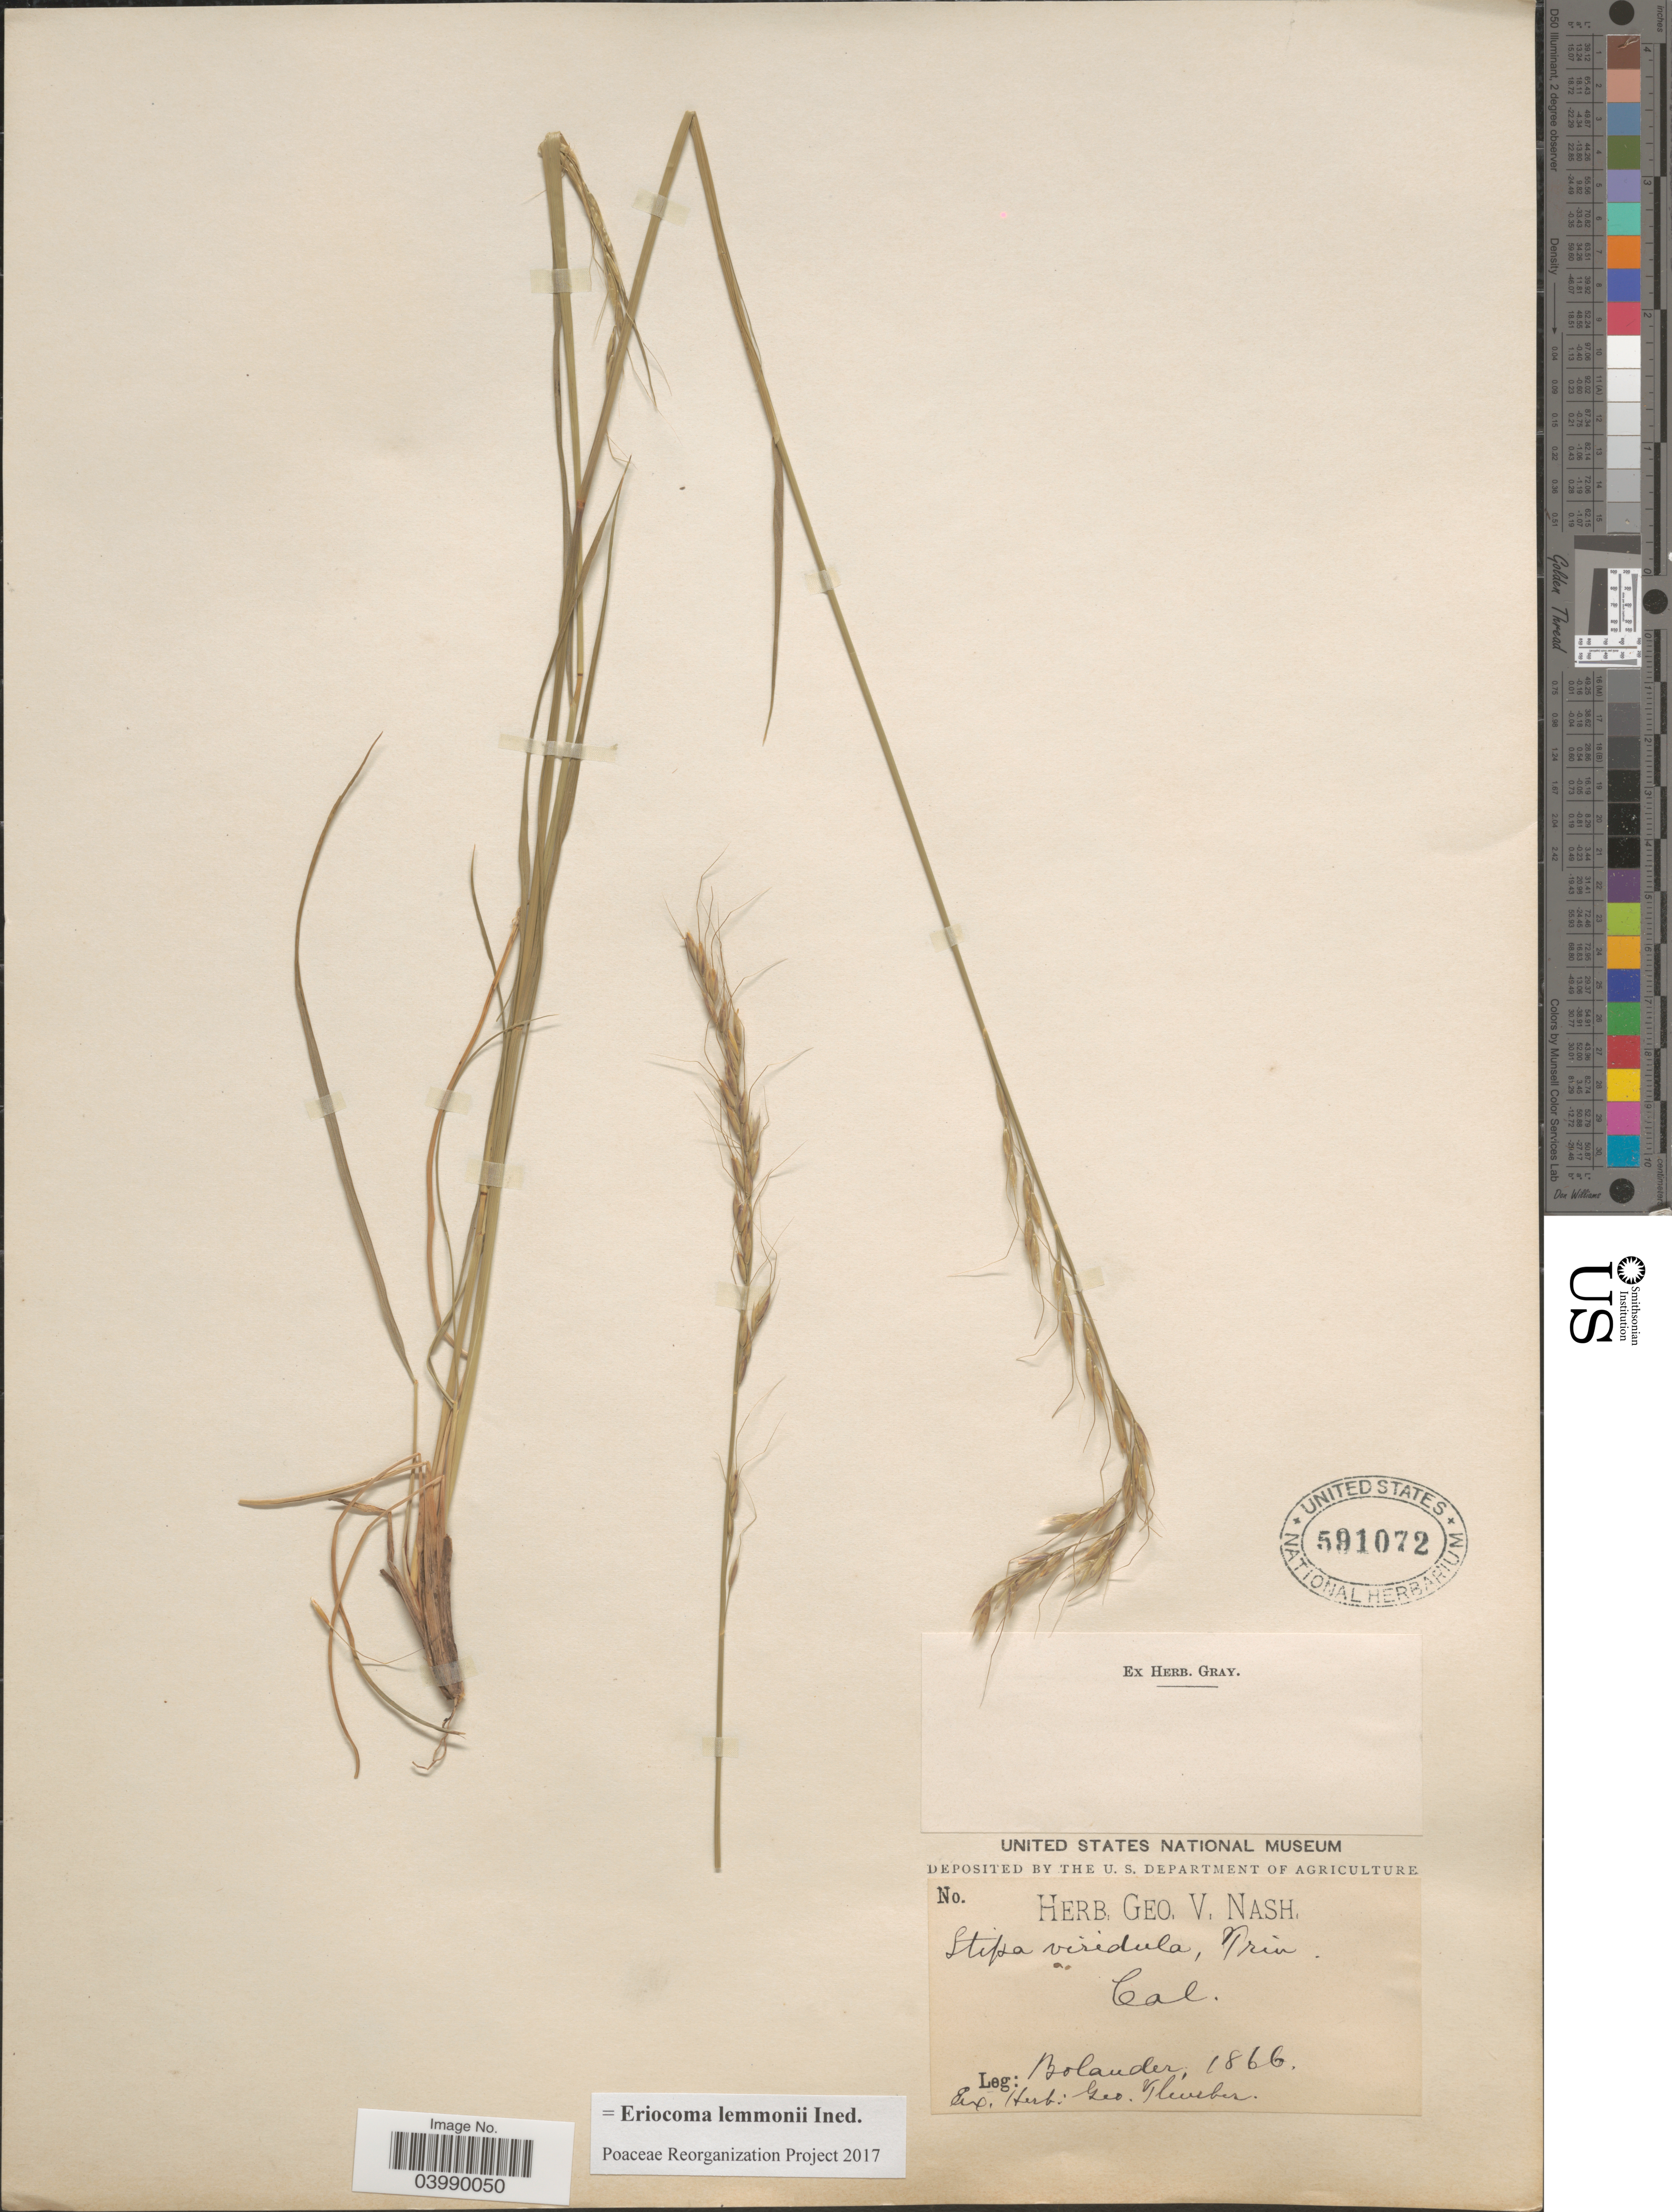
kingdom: Plantae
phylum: Tracheophyta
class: Liliopsida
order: Poales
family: Poaceae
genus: Eriocoma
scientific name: Eriocoma lemmonii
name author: (Vasey) Romasch.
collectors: H. Bolander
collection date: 1866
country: United States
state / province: California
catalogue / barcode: US 591072